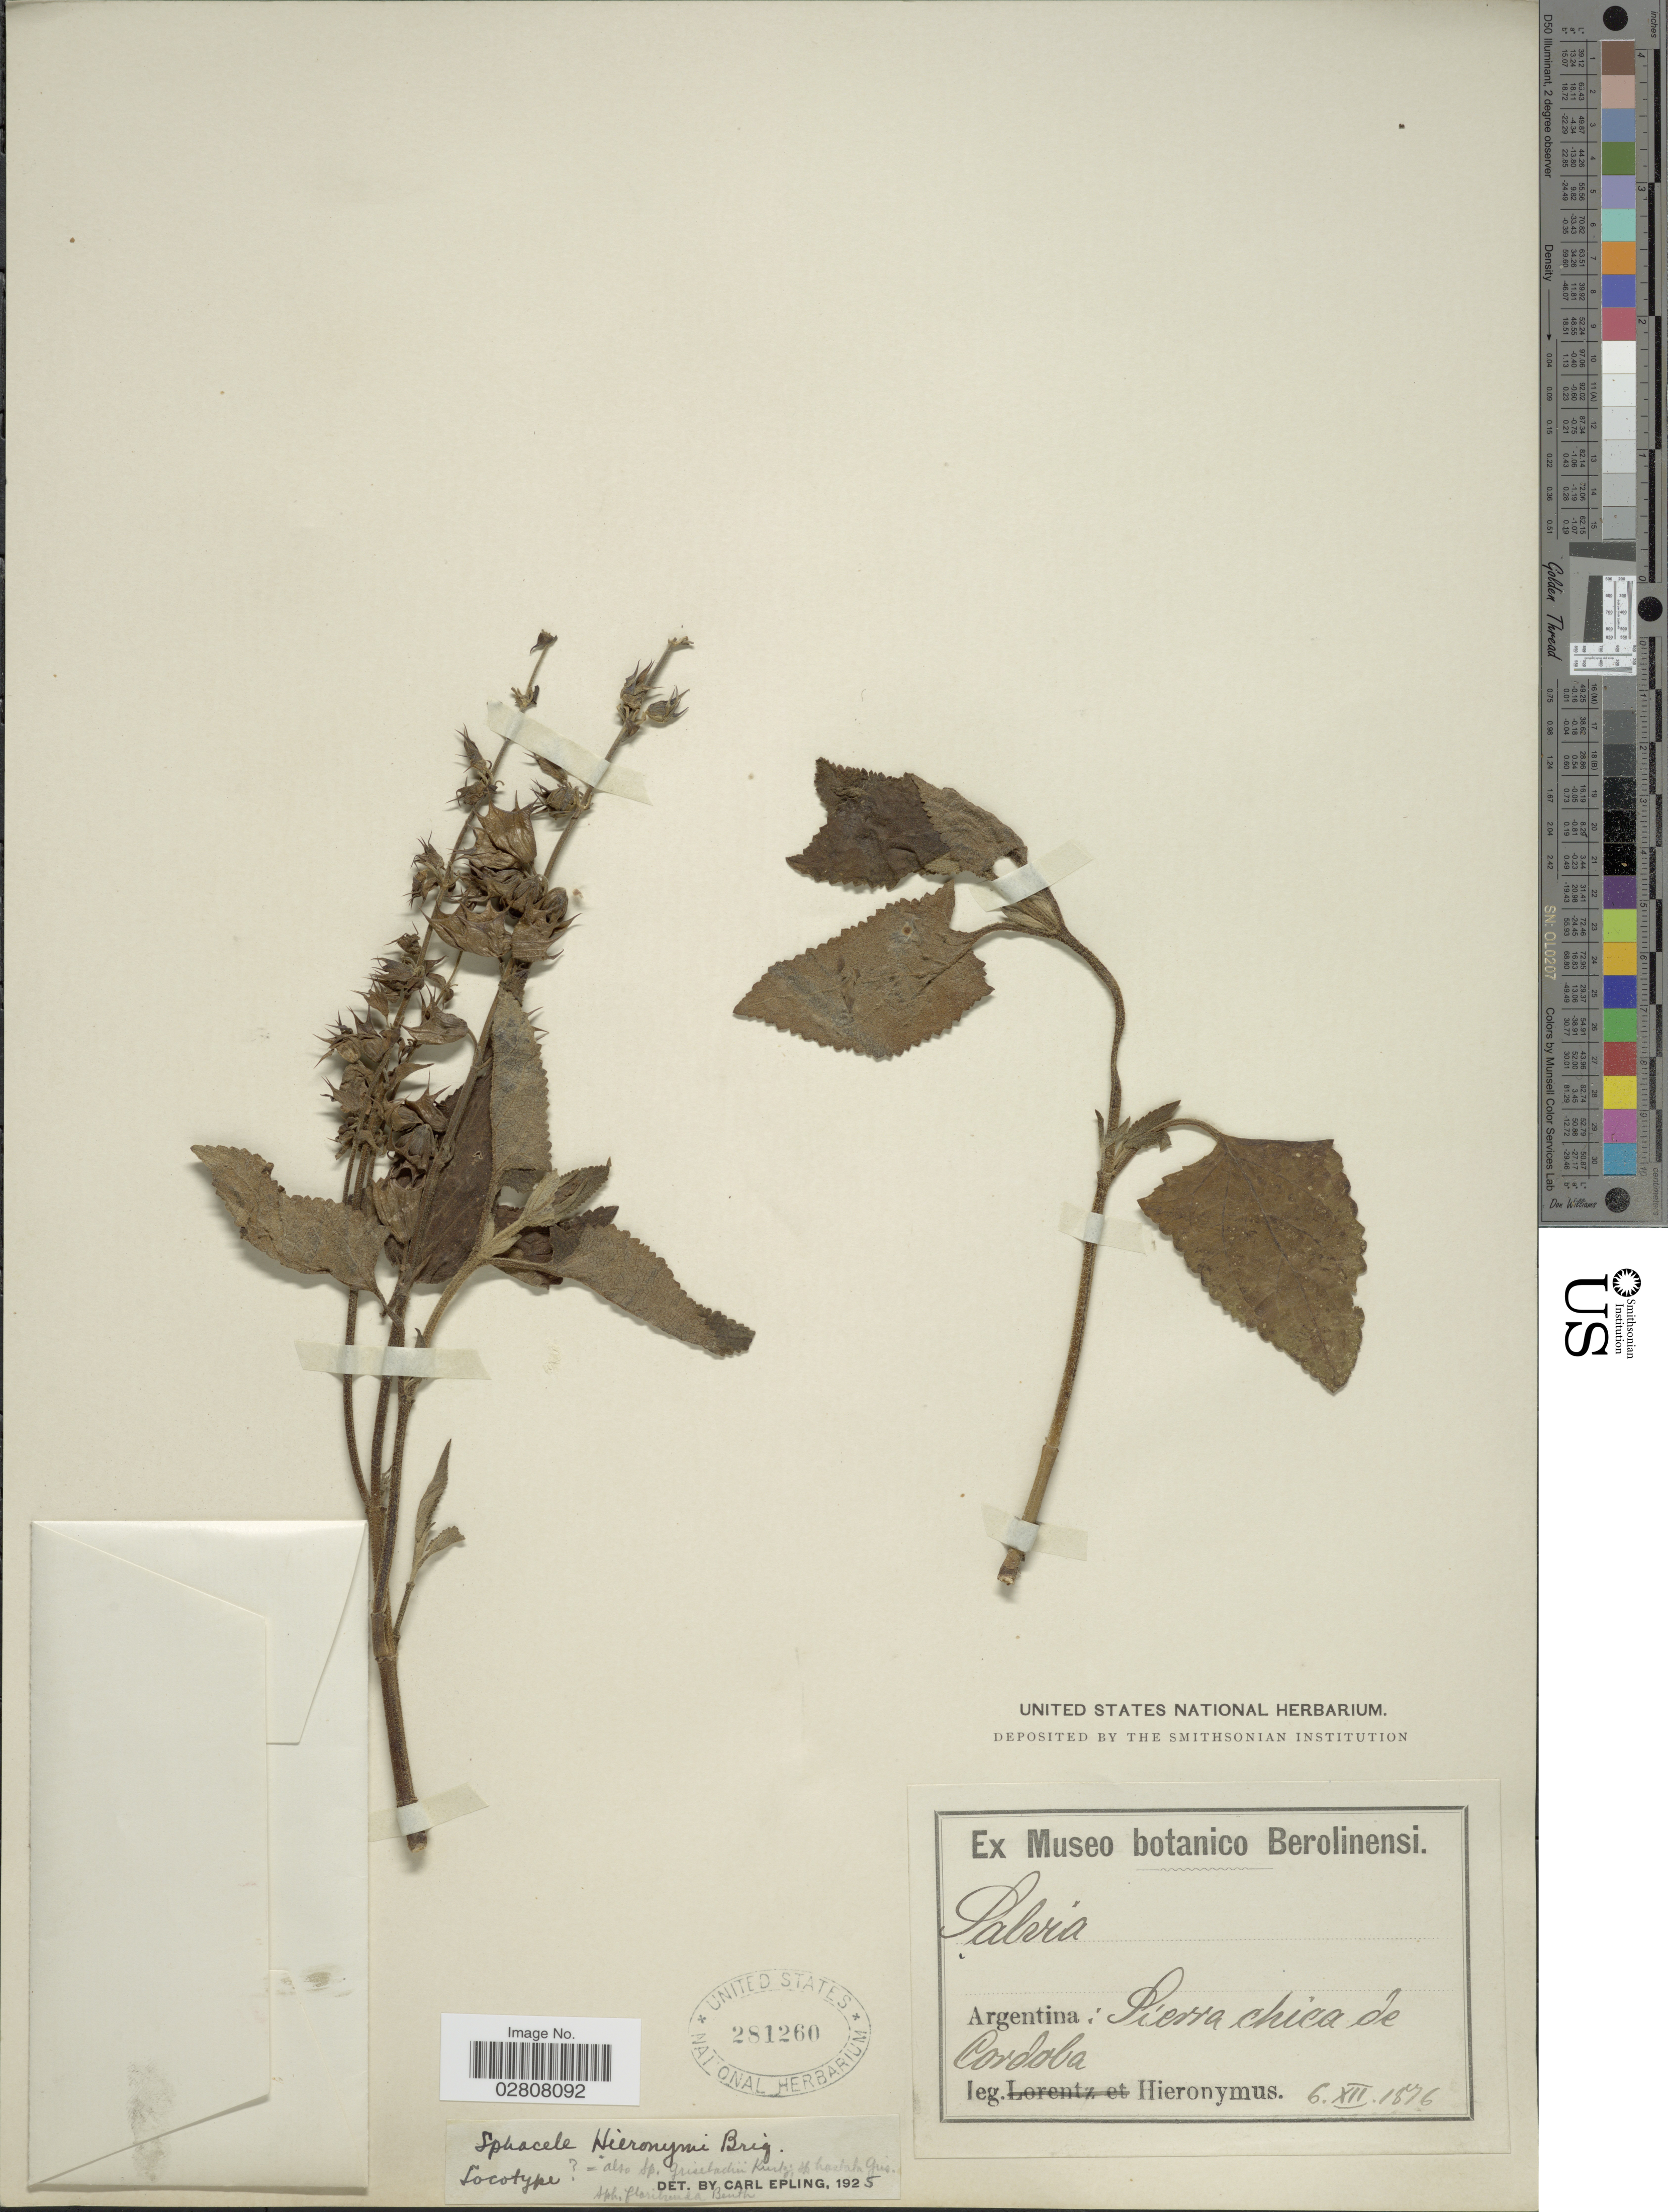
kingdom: Plantae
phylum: Tracheophyta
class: Magnoliopsida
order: Lamiales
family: Lamiaceae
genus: Lepechinia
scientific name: Lepechinia floribunda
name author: (Benth.) Epling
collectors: -. Hieronymus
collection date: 1876-12-06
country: Argentina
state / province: Cordoba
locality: Sierra chica de Cordoba.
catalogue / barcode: US 281260